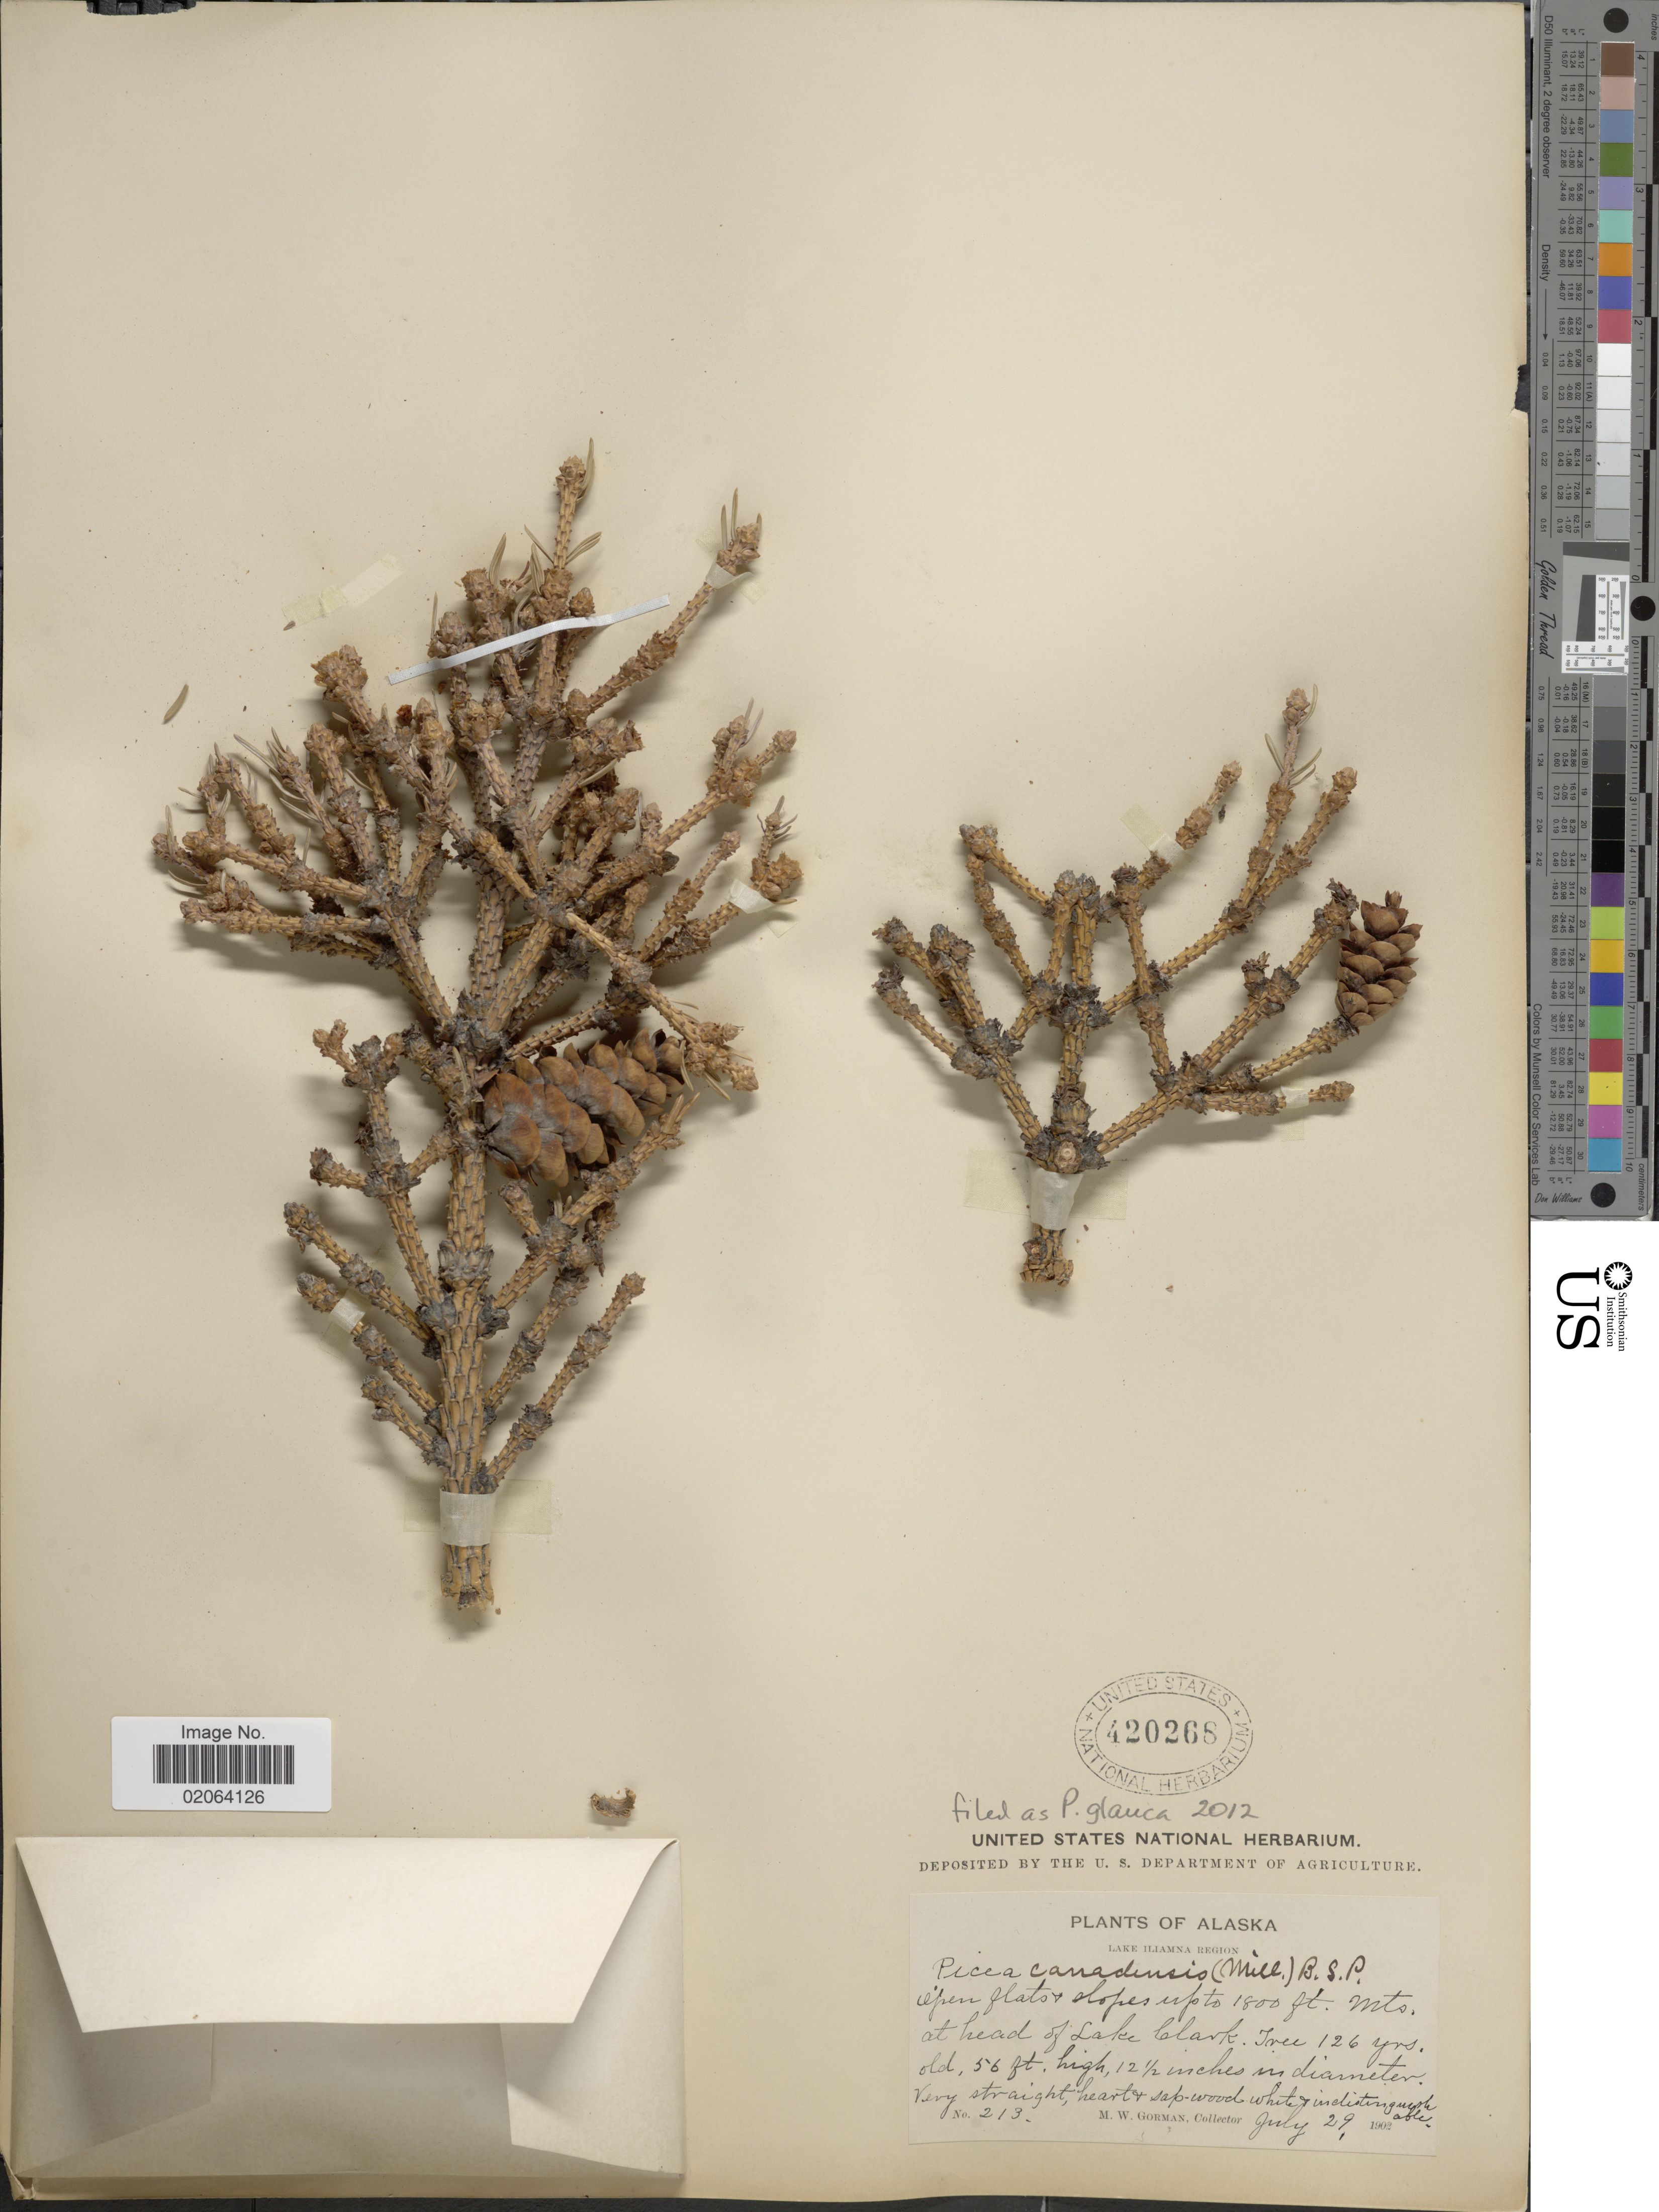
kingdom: Plantae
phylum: Tracheophyta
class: Pinopsida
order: Pinales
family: Pinaceae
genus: Pinus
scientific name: Pinus glauca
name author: Moench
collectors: M. W. Gorman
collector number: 213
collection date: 1902-07-29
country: United States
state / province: Alaska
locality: Lake Iliamna Region. mts. at head of Lake Clark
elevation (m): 549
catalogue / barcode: US 420268